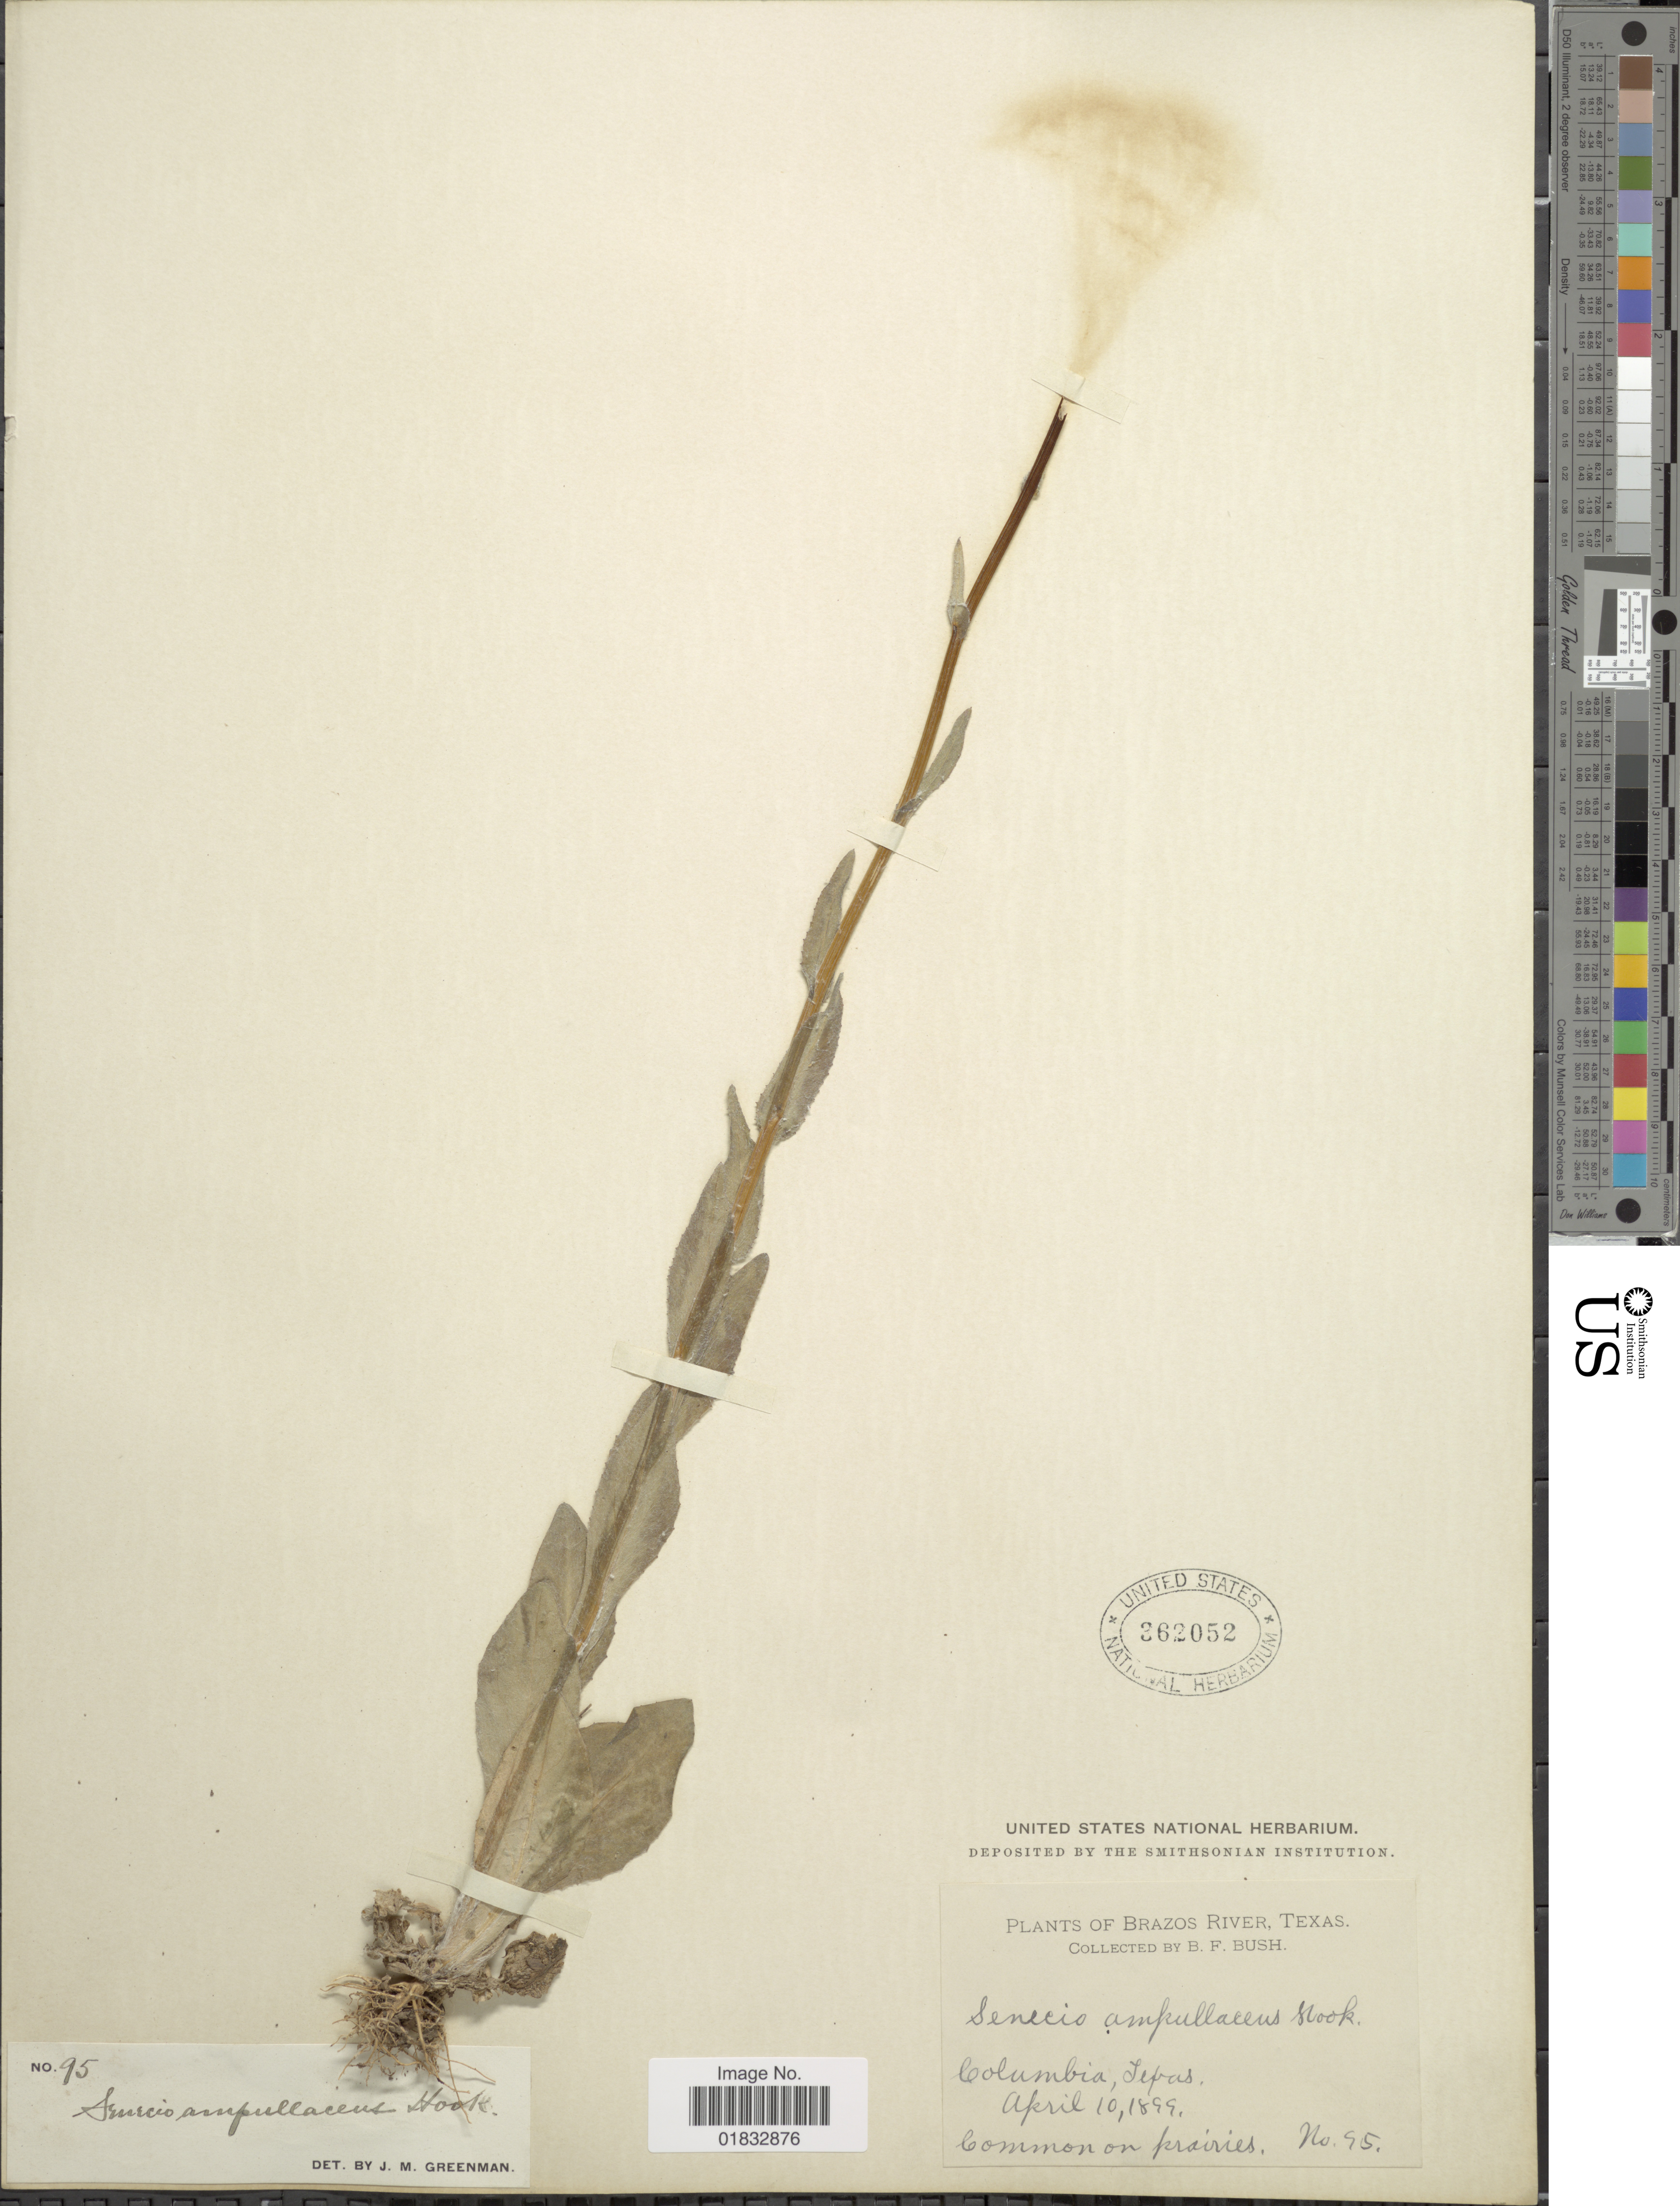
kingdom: Plantae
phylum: Tracheophyta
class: Magnoliopsida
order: Asterales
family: Asteraceae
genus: Senecio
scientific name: Senecio ampullaceus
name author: Hook.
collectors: B. F. Bush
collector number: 95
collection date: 1899-04-10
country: United States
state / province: Texas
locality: Columbia, Common on prairies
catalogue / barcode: US 362052